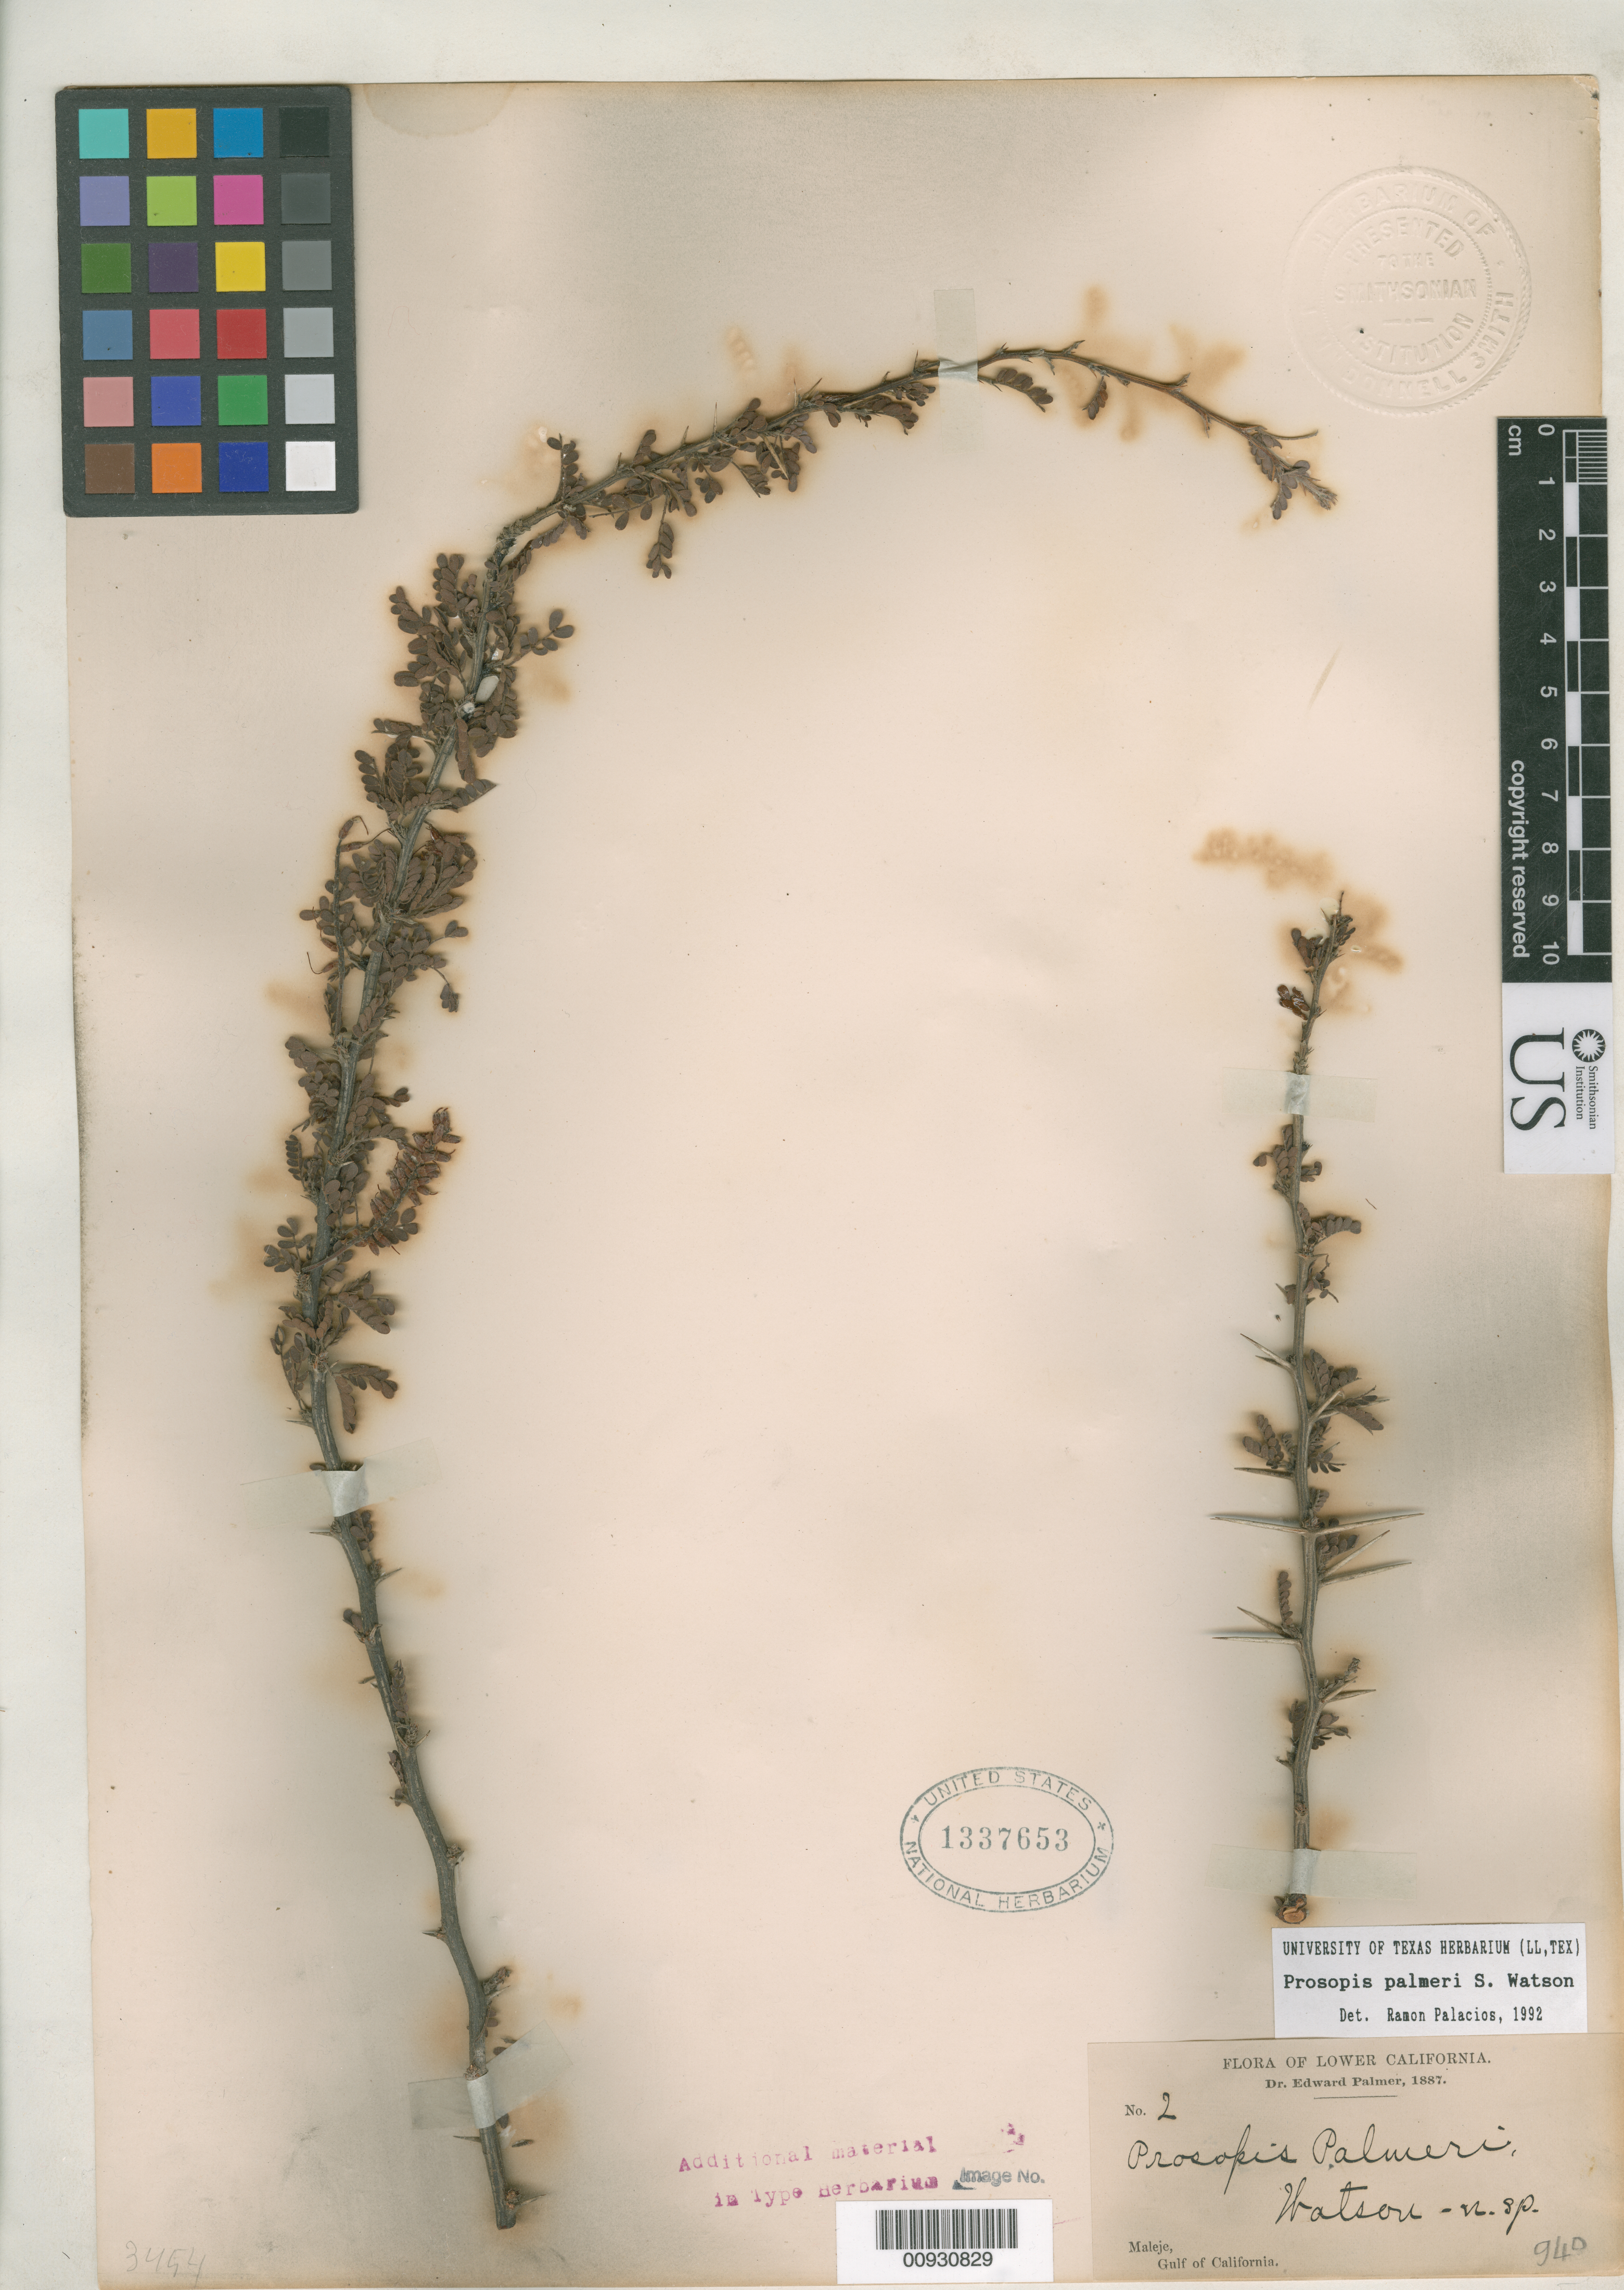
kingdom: Plantae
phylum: Tracheophyta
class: Magnoliopsida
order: Fabales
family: Fabaceae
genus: Prosopis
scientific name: Prosopis palmeri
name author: S. Watson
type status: Isotype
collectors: E. Palmer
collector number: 2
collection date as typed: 1887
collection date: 1887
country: Mexico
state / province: Baja California Sur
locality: Gulf of California, Mulegé.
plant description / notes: Holotype is at GH as cited by Burkart (1976).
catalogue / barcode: US 1337653